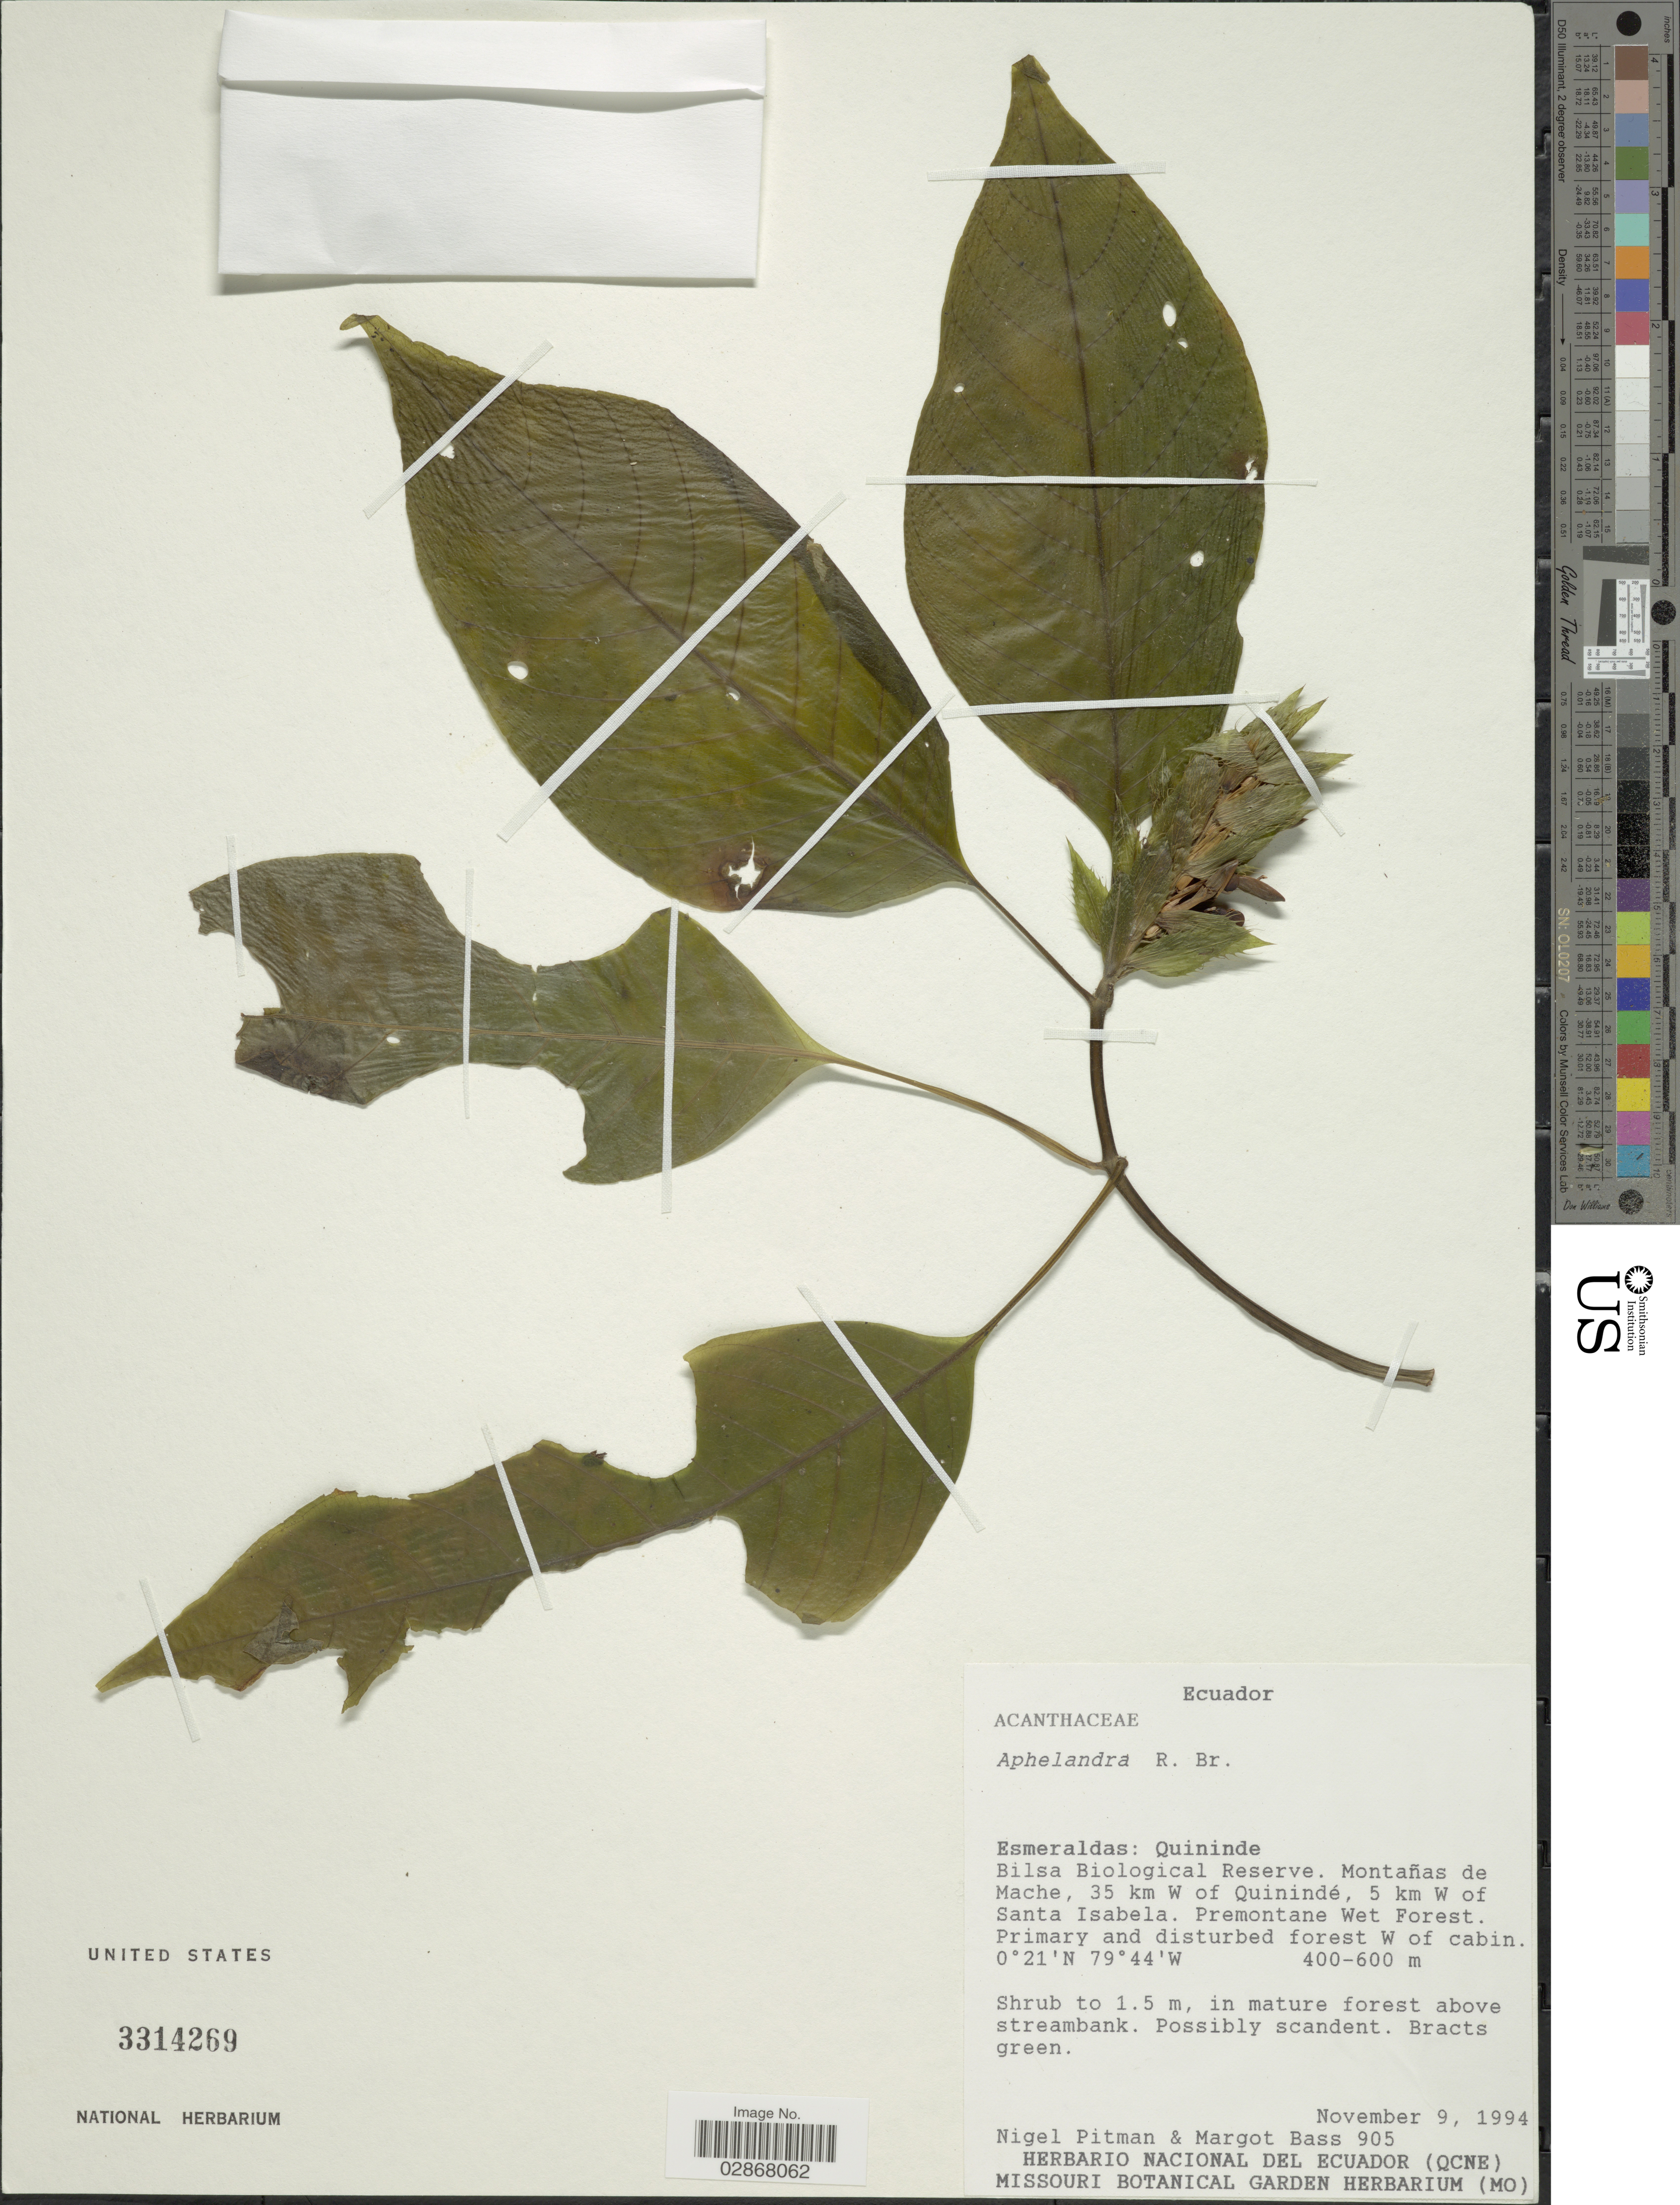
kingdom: Plantae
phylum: Tracheophyta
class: Magnoliopsida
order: Lamiales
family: Acanthaceae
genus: Aphelandra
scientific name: Aphelandra sp.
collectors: N. Pitman & M. Bass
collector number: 905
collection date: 1994-11-09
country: Ecuador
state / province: Esmeraldas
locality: Quininde. Bilsa Biological Reserve. Montañas de Mache, 35 km W of Quinindé, 5 km W of Santa Isabela.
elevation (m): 400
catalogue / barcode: US 3314269